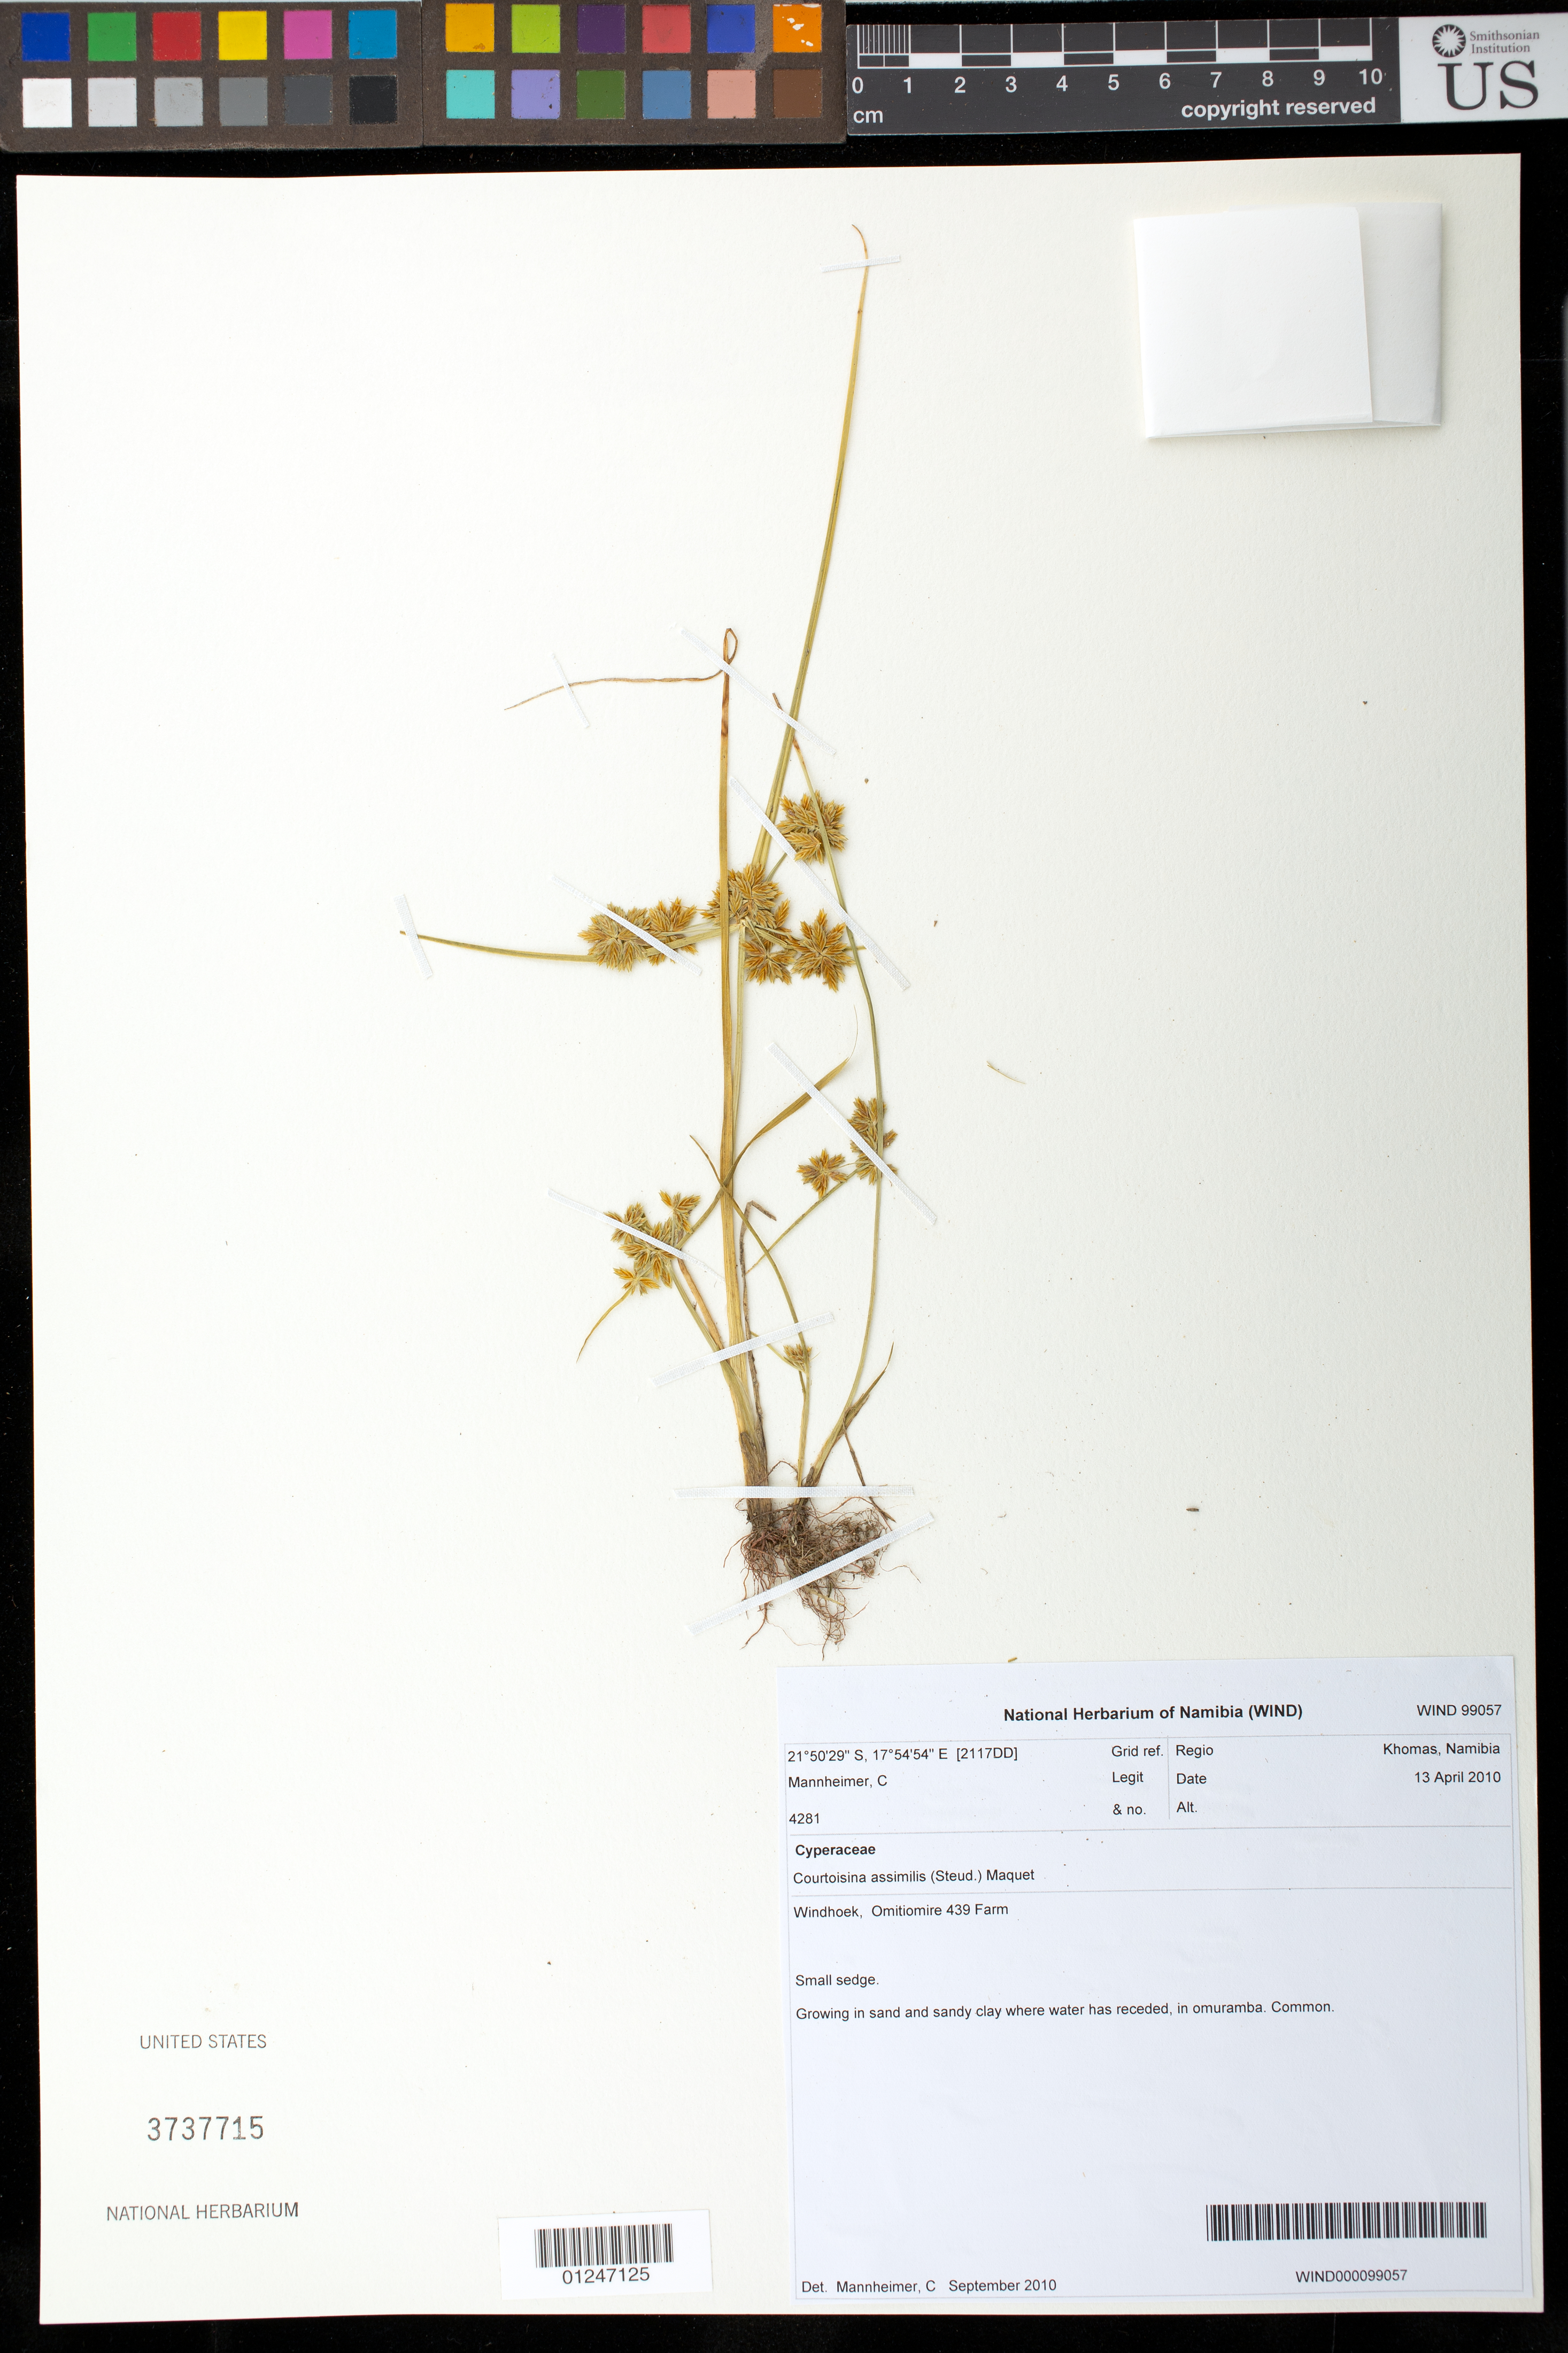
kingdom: Plantae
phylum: Tracheophyta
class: Liliopsida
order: Poales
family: Cyperaceae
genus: Cyperus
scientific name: Cyperus assimilis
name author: Steud.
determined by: Strong, Mark T., (BOT), Smithsonian Institution - National Museum of Natural History (UNITED STATES)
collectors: C. A. Mannheimer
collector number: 4281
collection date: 2010-04-13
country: Namibia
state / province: Khomas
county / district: Windhoek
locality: Omitiomire 439 Farm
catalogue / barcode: US 3737715